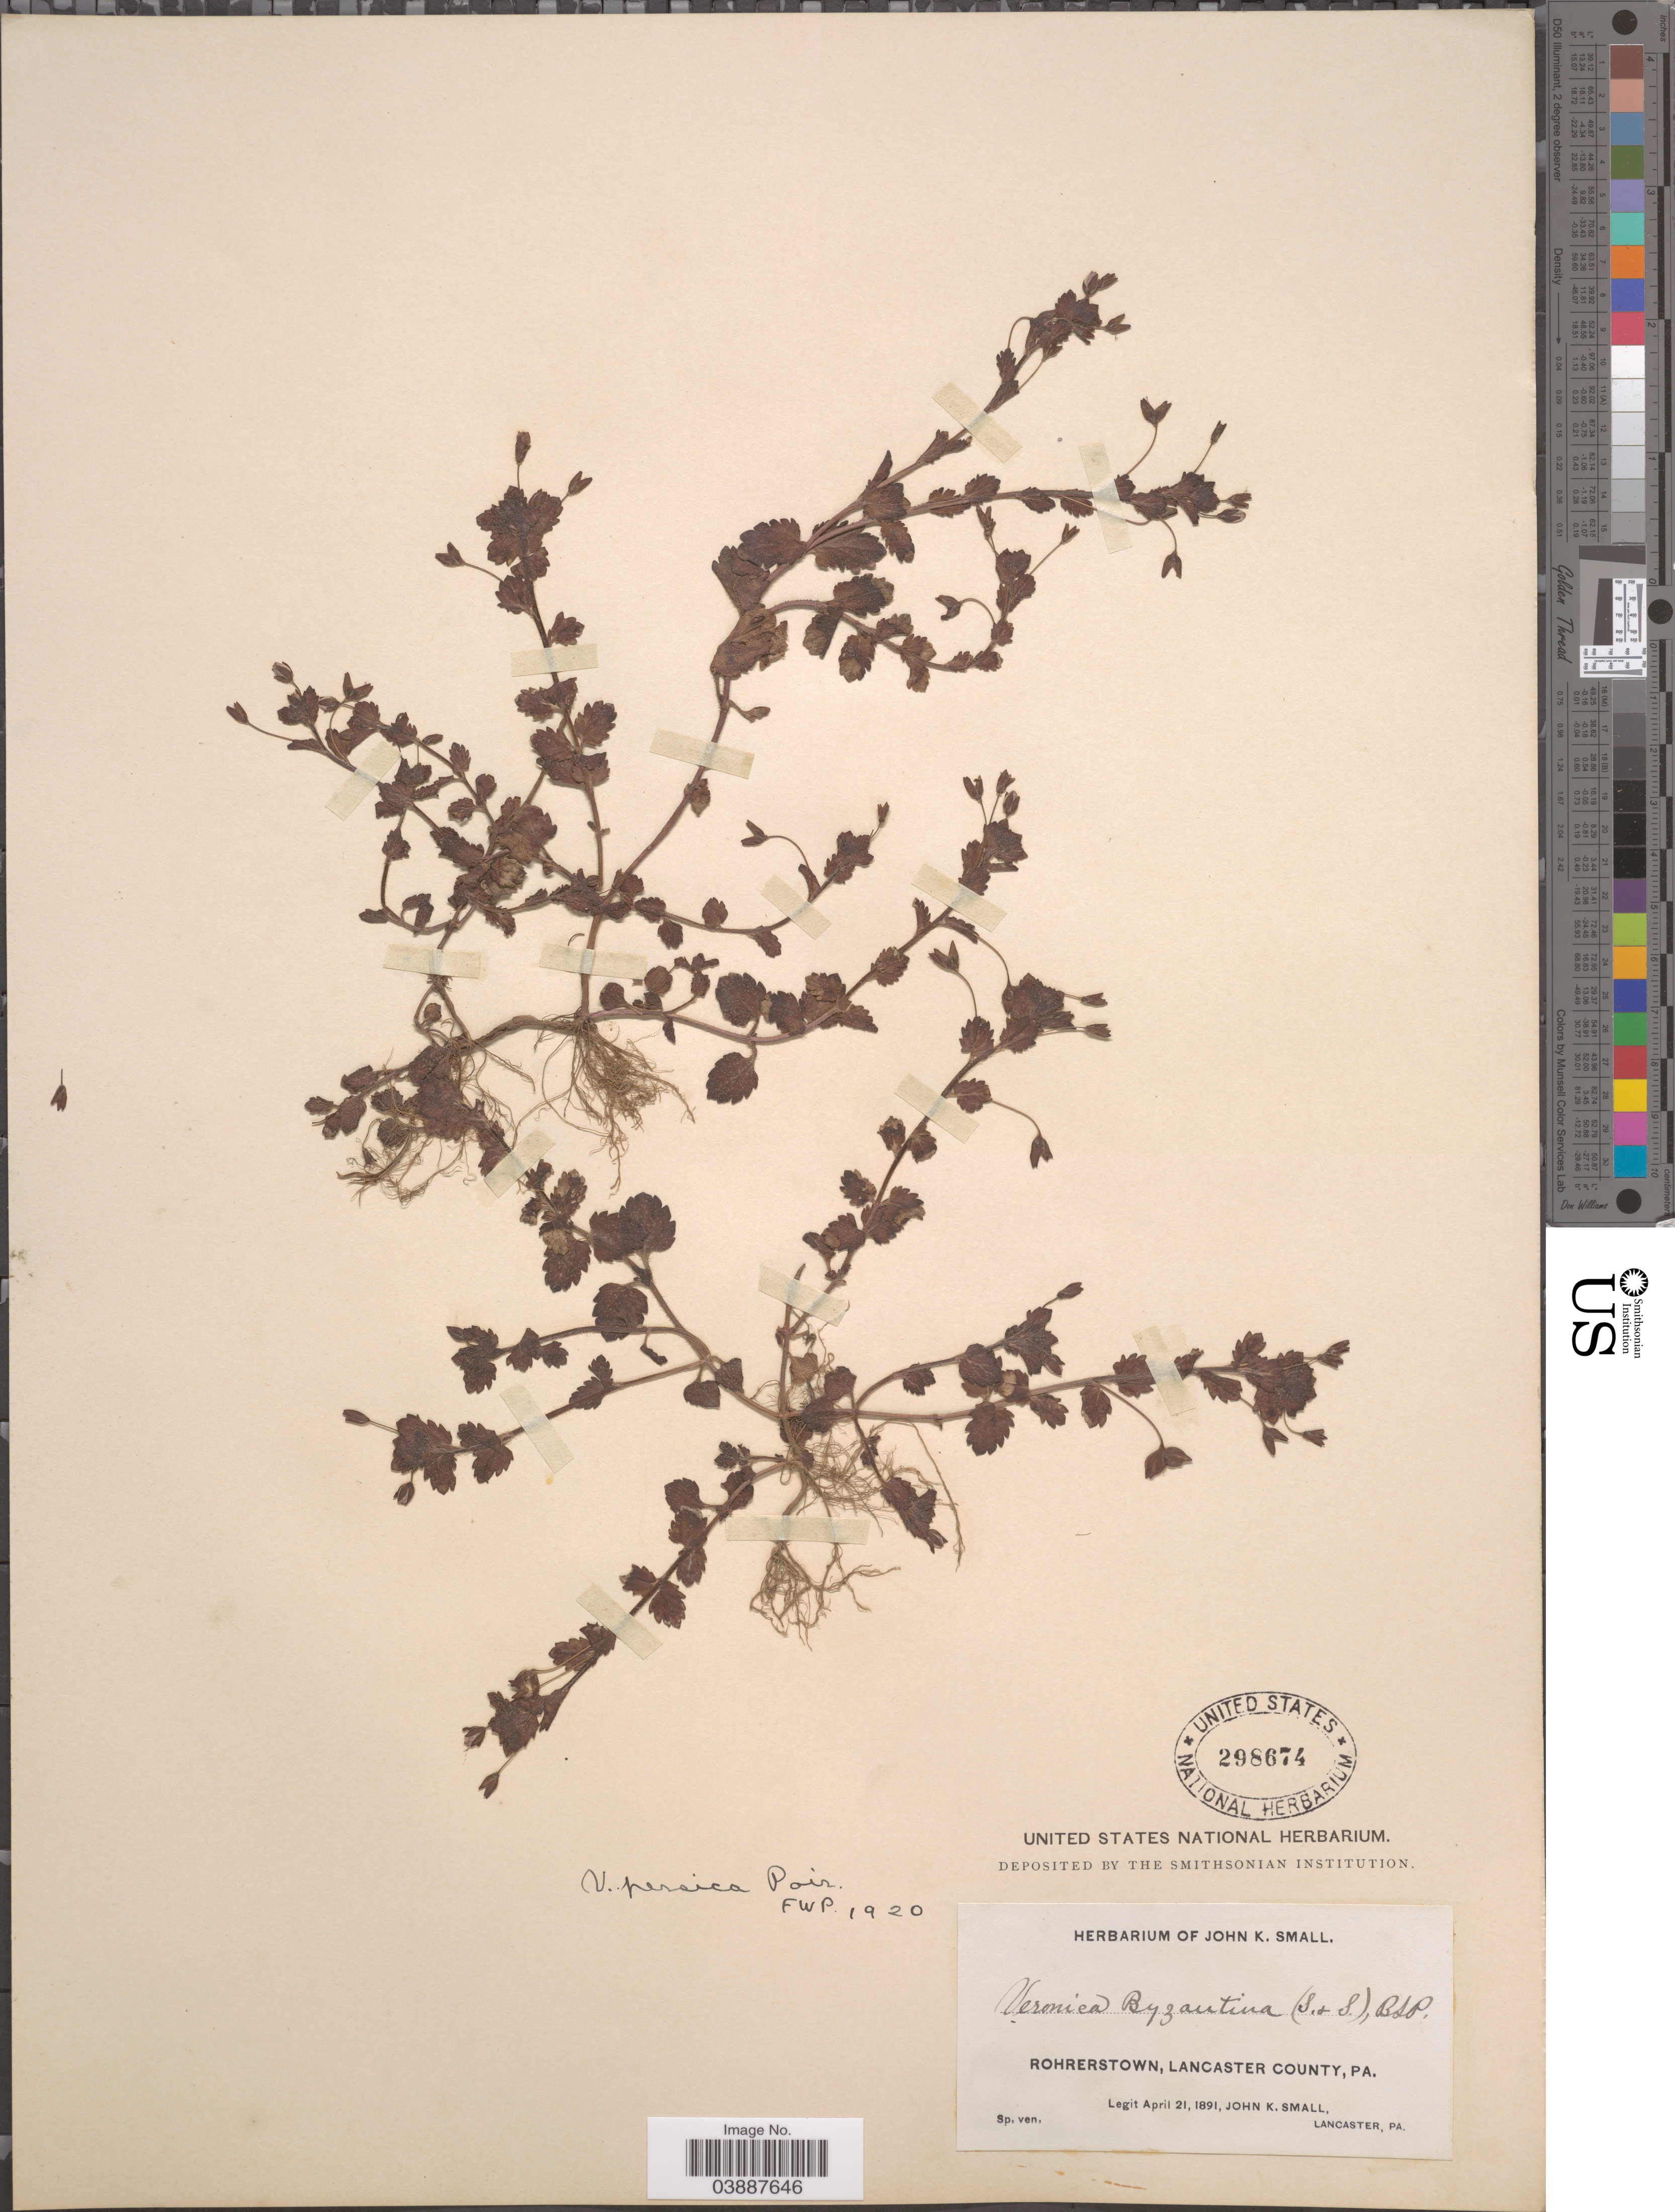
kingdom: Plantae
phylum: Tracheophyta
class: Magnoliopsida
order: Lamiales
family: Plantaginaceae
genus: Veronica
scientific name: Veronica persica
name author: Poir.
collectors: J. K. Small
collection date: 1891-04-21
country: United States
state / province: Pennsylvania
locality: Rohrerstown, Lancaster County.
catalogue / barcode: US 298674